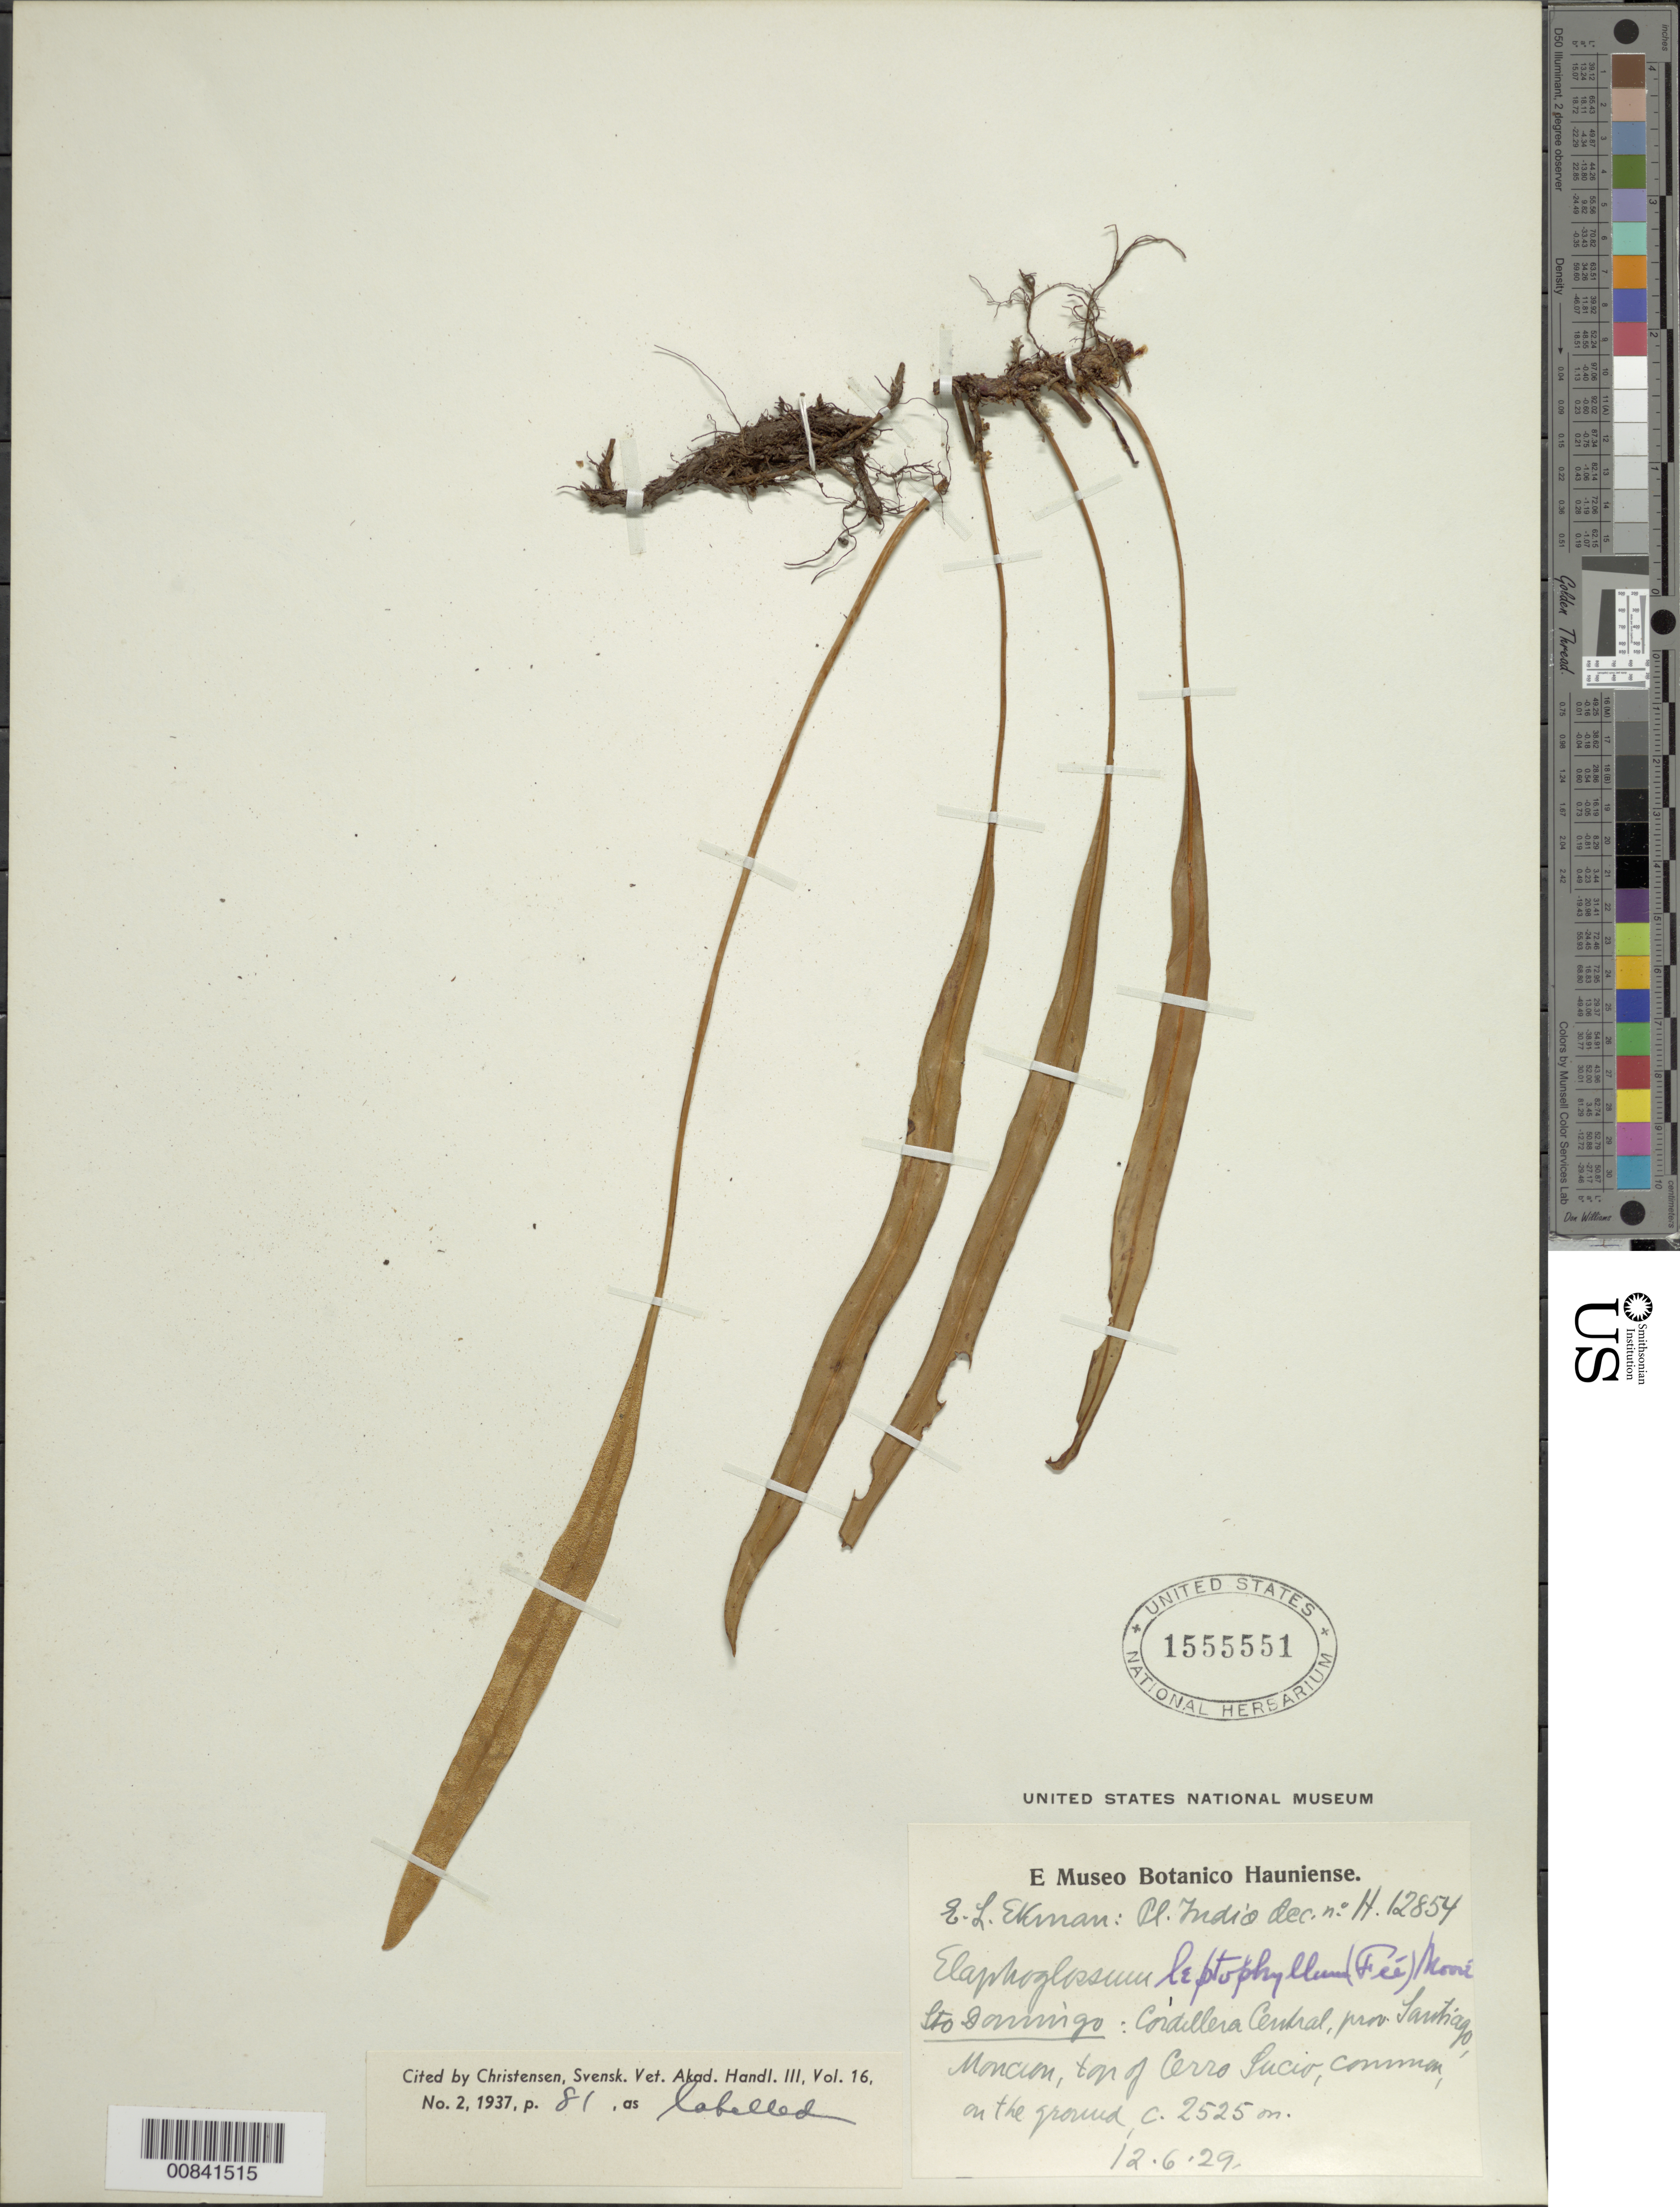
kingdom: Plantae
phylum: Tracheophyta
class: Polypodiopsida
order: Polypodiales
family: Dryopteridaceae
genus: Elaphoglossum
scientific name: Elaphoglossum leptophyllum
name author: (Fée) T. Moore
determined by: Christensen, E.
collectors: E. L. Ekman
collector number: H 12854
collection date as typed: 12 Jun 1929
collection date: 1929-06-12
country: Dominican Republic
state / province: Santiago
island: Hispaniola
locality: Cordillera Central, Monción, top of Cerro Lucio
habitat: On ground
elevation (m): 2525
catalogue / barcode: US 1555551